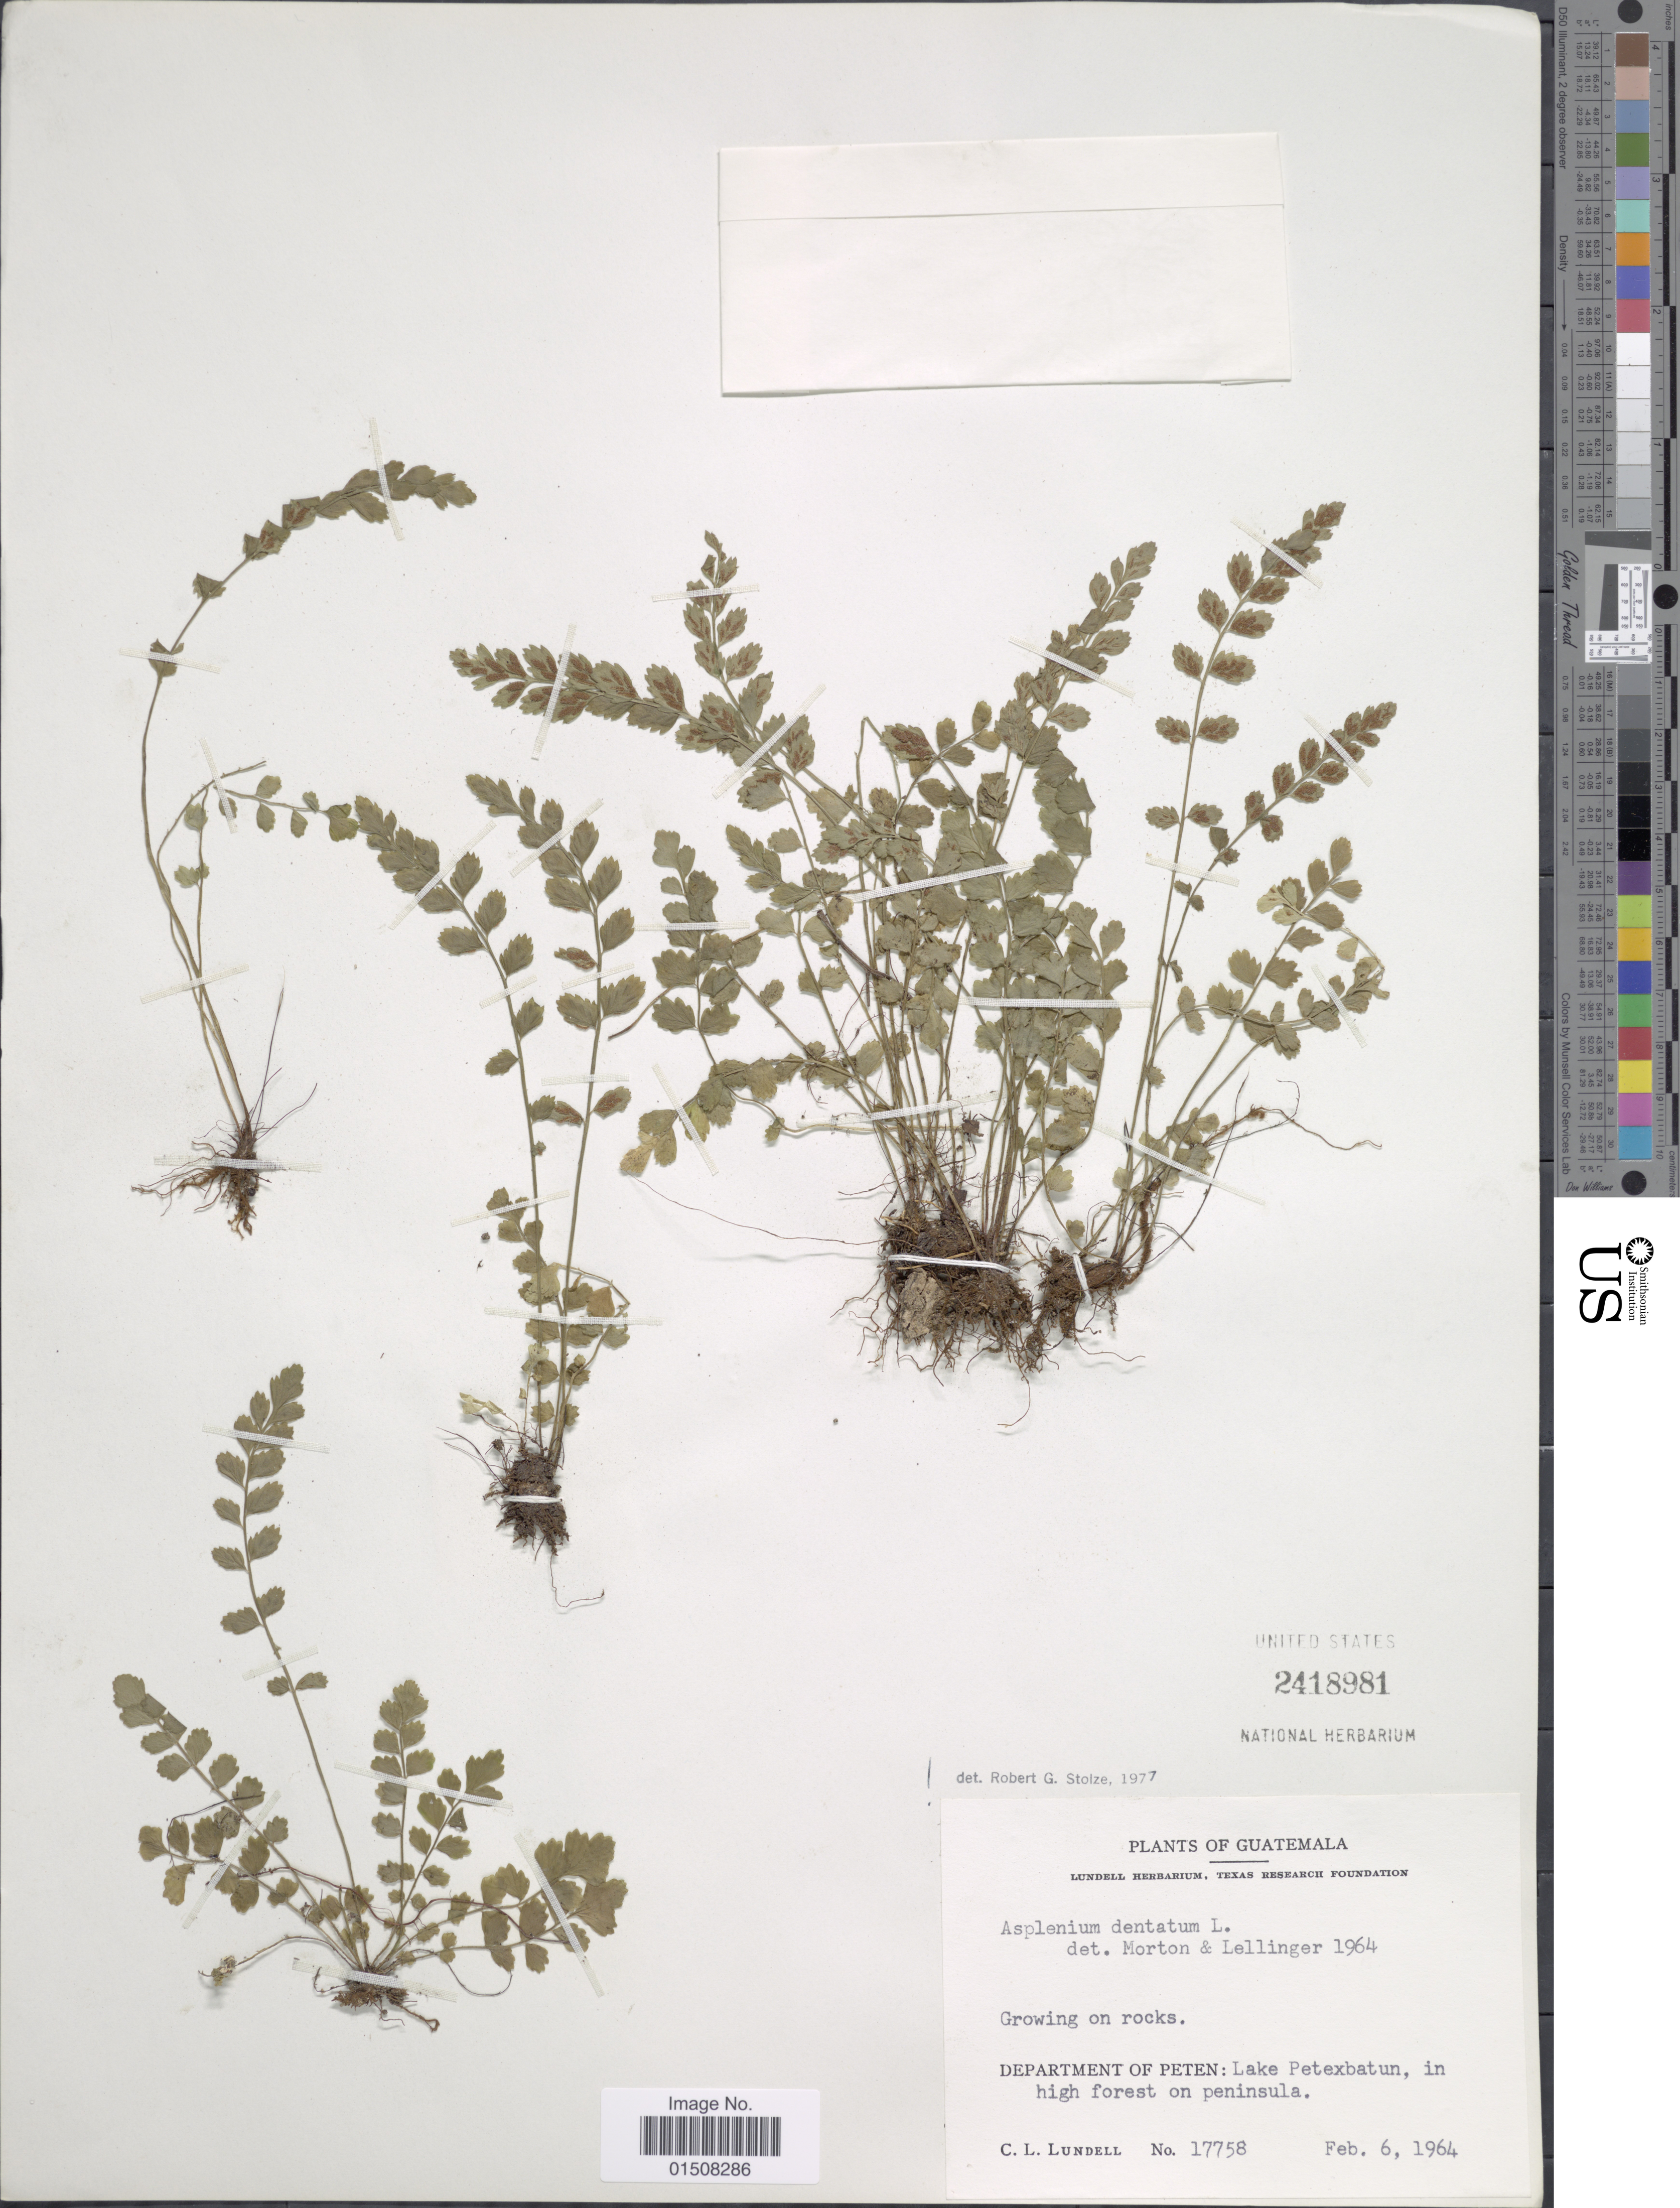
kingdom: Plantae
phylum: Tracheophyta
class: Polypodiopsida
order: Polypodiales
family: Aspleniaceae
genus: Asplenium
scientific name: Asplenium trichomanes-dentatum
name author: L.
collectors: C. L. Lundell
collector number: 17758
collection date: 1964-02-06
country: Guatemala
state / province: El Petén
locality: Department of Peten, Lake Petexbatun, in high forest on peninsula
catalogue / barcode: US 2418981